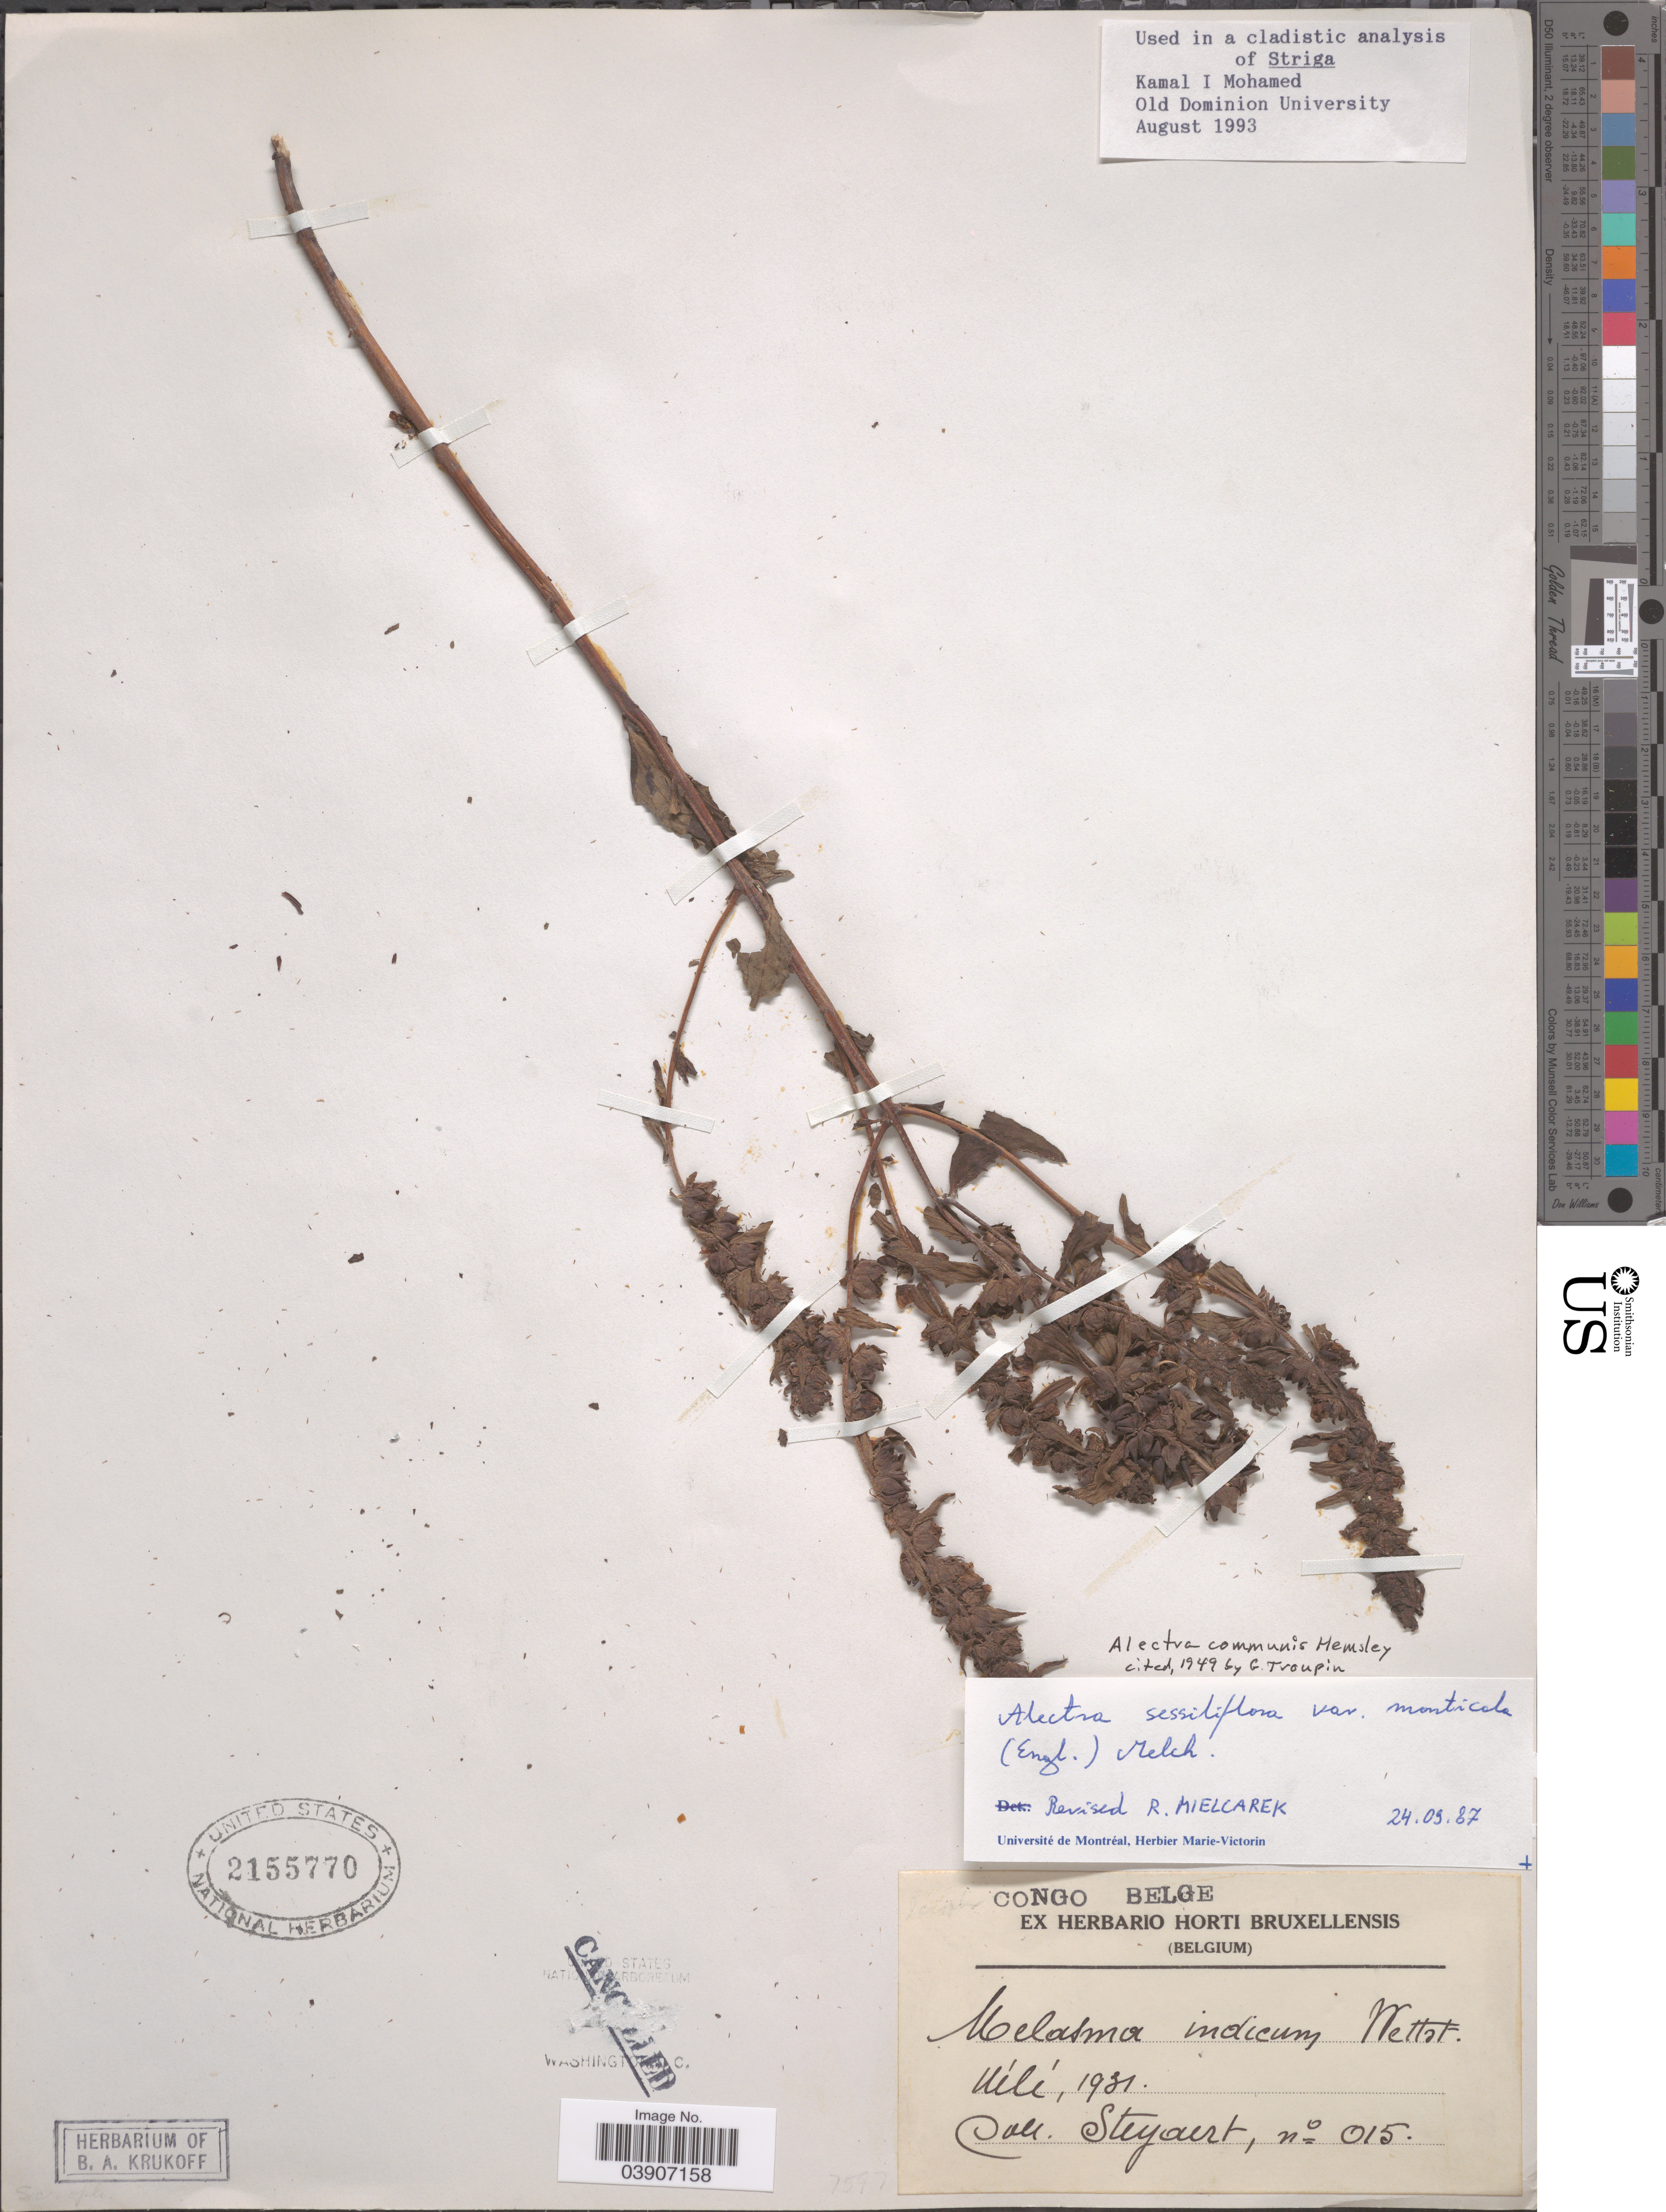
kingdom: Plantae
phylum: Tracheophyta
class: Magnoliopsida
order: Lamiales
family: Orobanchaceae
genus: Alectra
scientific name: Alectra sessiliflora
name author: (Vahl) Kuntze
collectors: -. Steyaert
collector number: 015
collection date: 1931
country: Congo, Democratic Republic of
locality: Congo Belge. Nílí.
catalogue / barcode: US 2155770